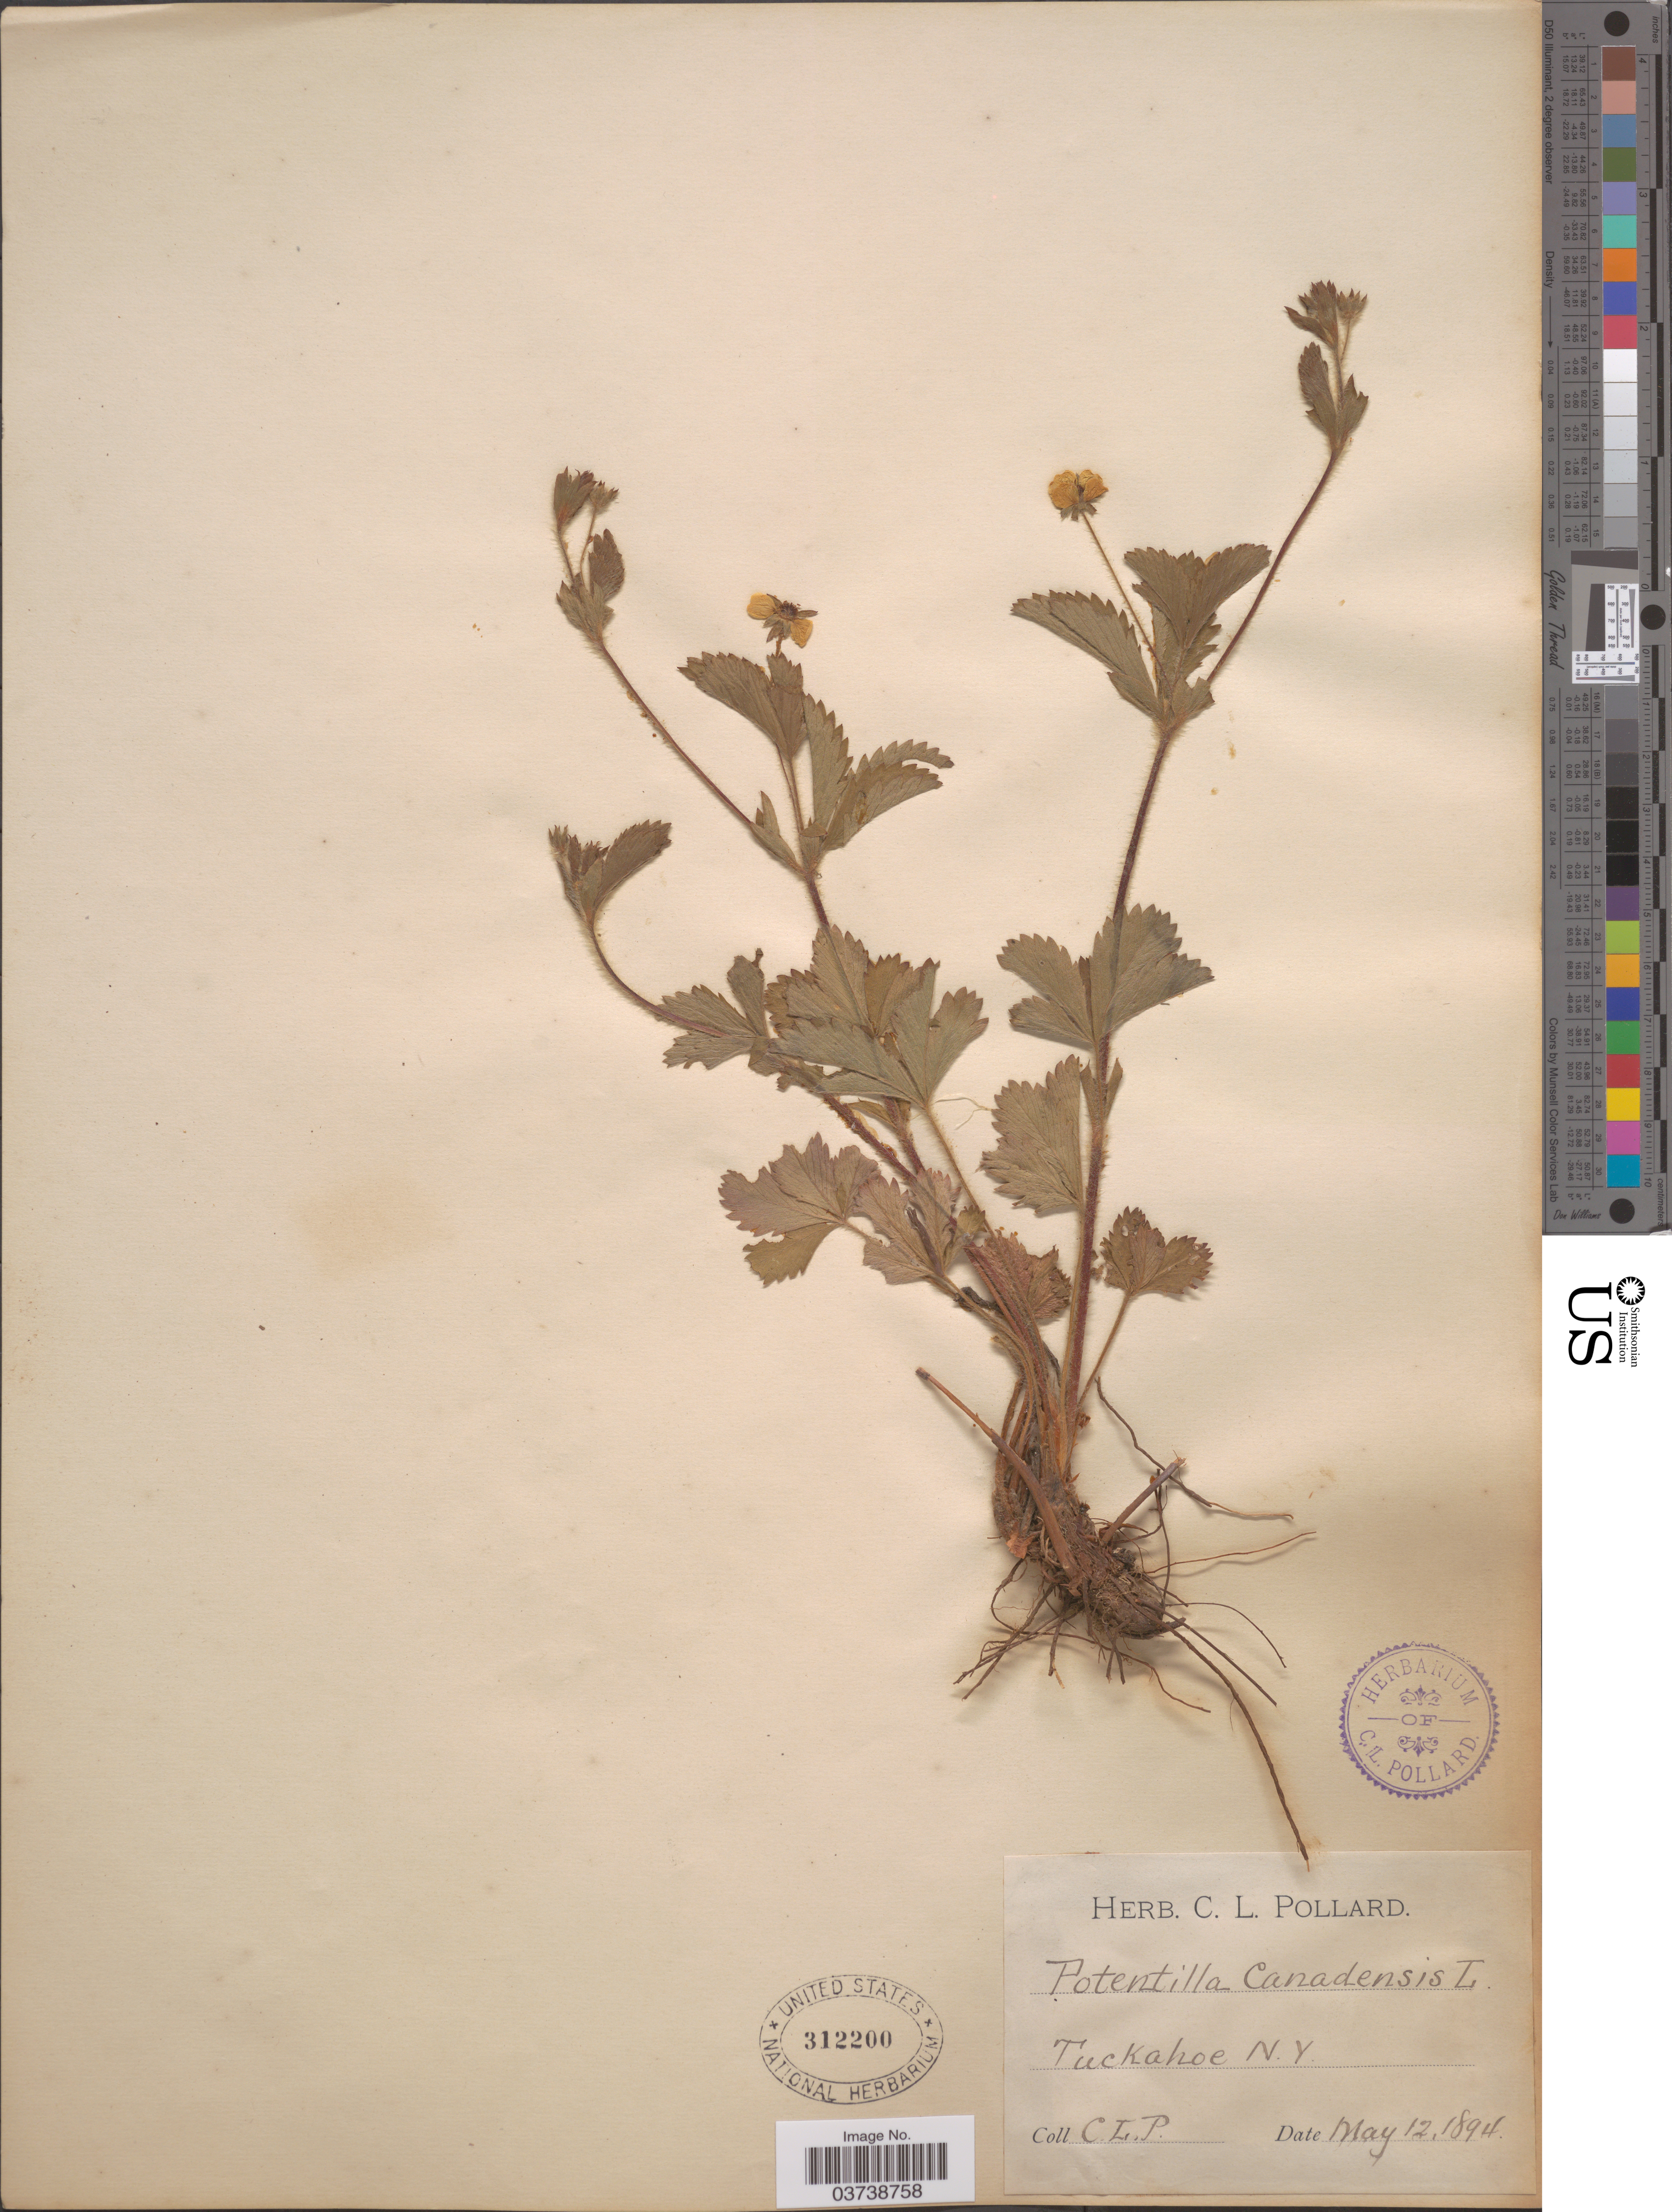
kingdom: Plantae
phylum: Tracheophyta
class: Magnoliopsida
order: Rosales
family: Rosaceae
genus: Potentilla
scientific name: Potentilla canadensis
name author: L.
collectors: C. L. Pollard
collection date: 1894-05-12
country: United States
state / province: New York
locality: Tuckahoe.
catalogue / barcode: US 312200